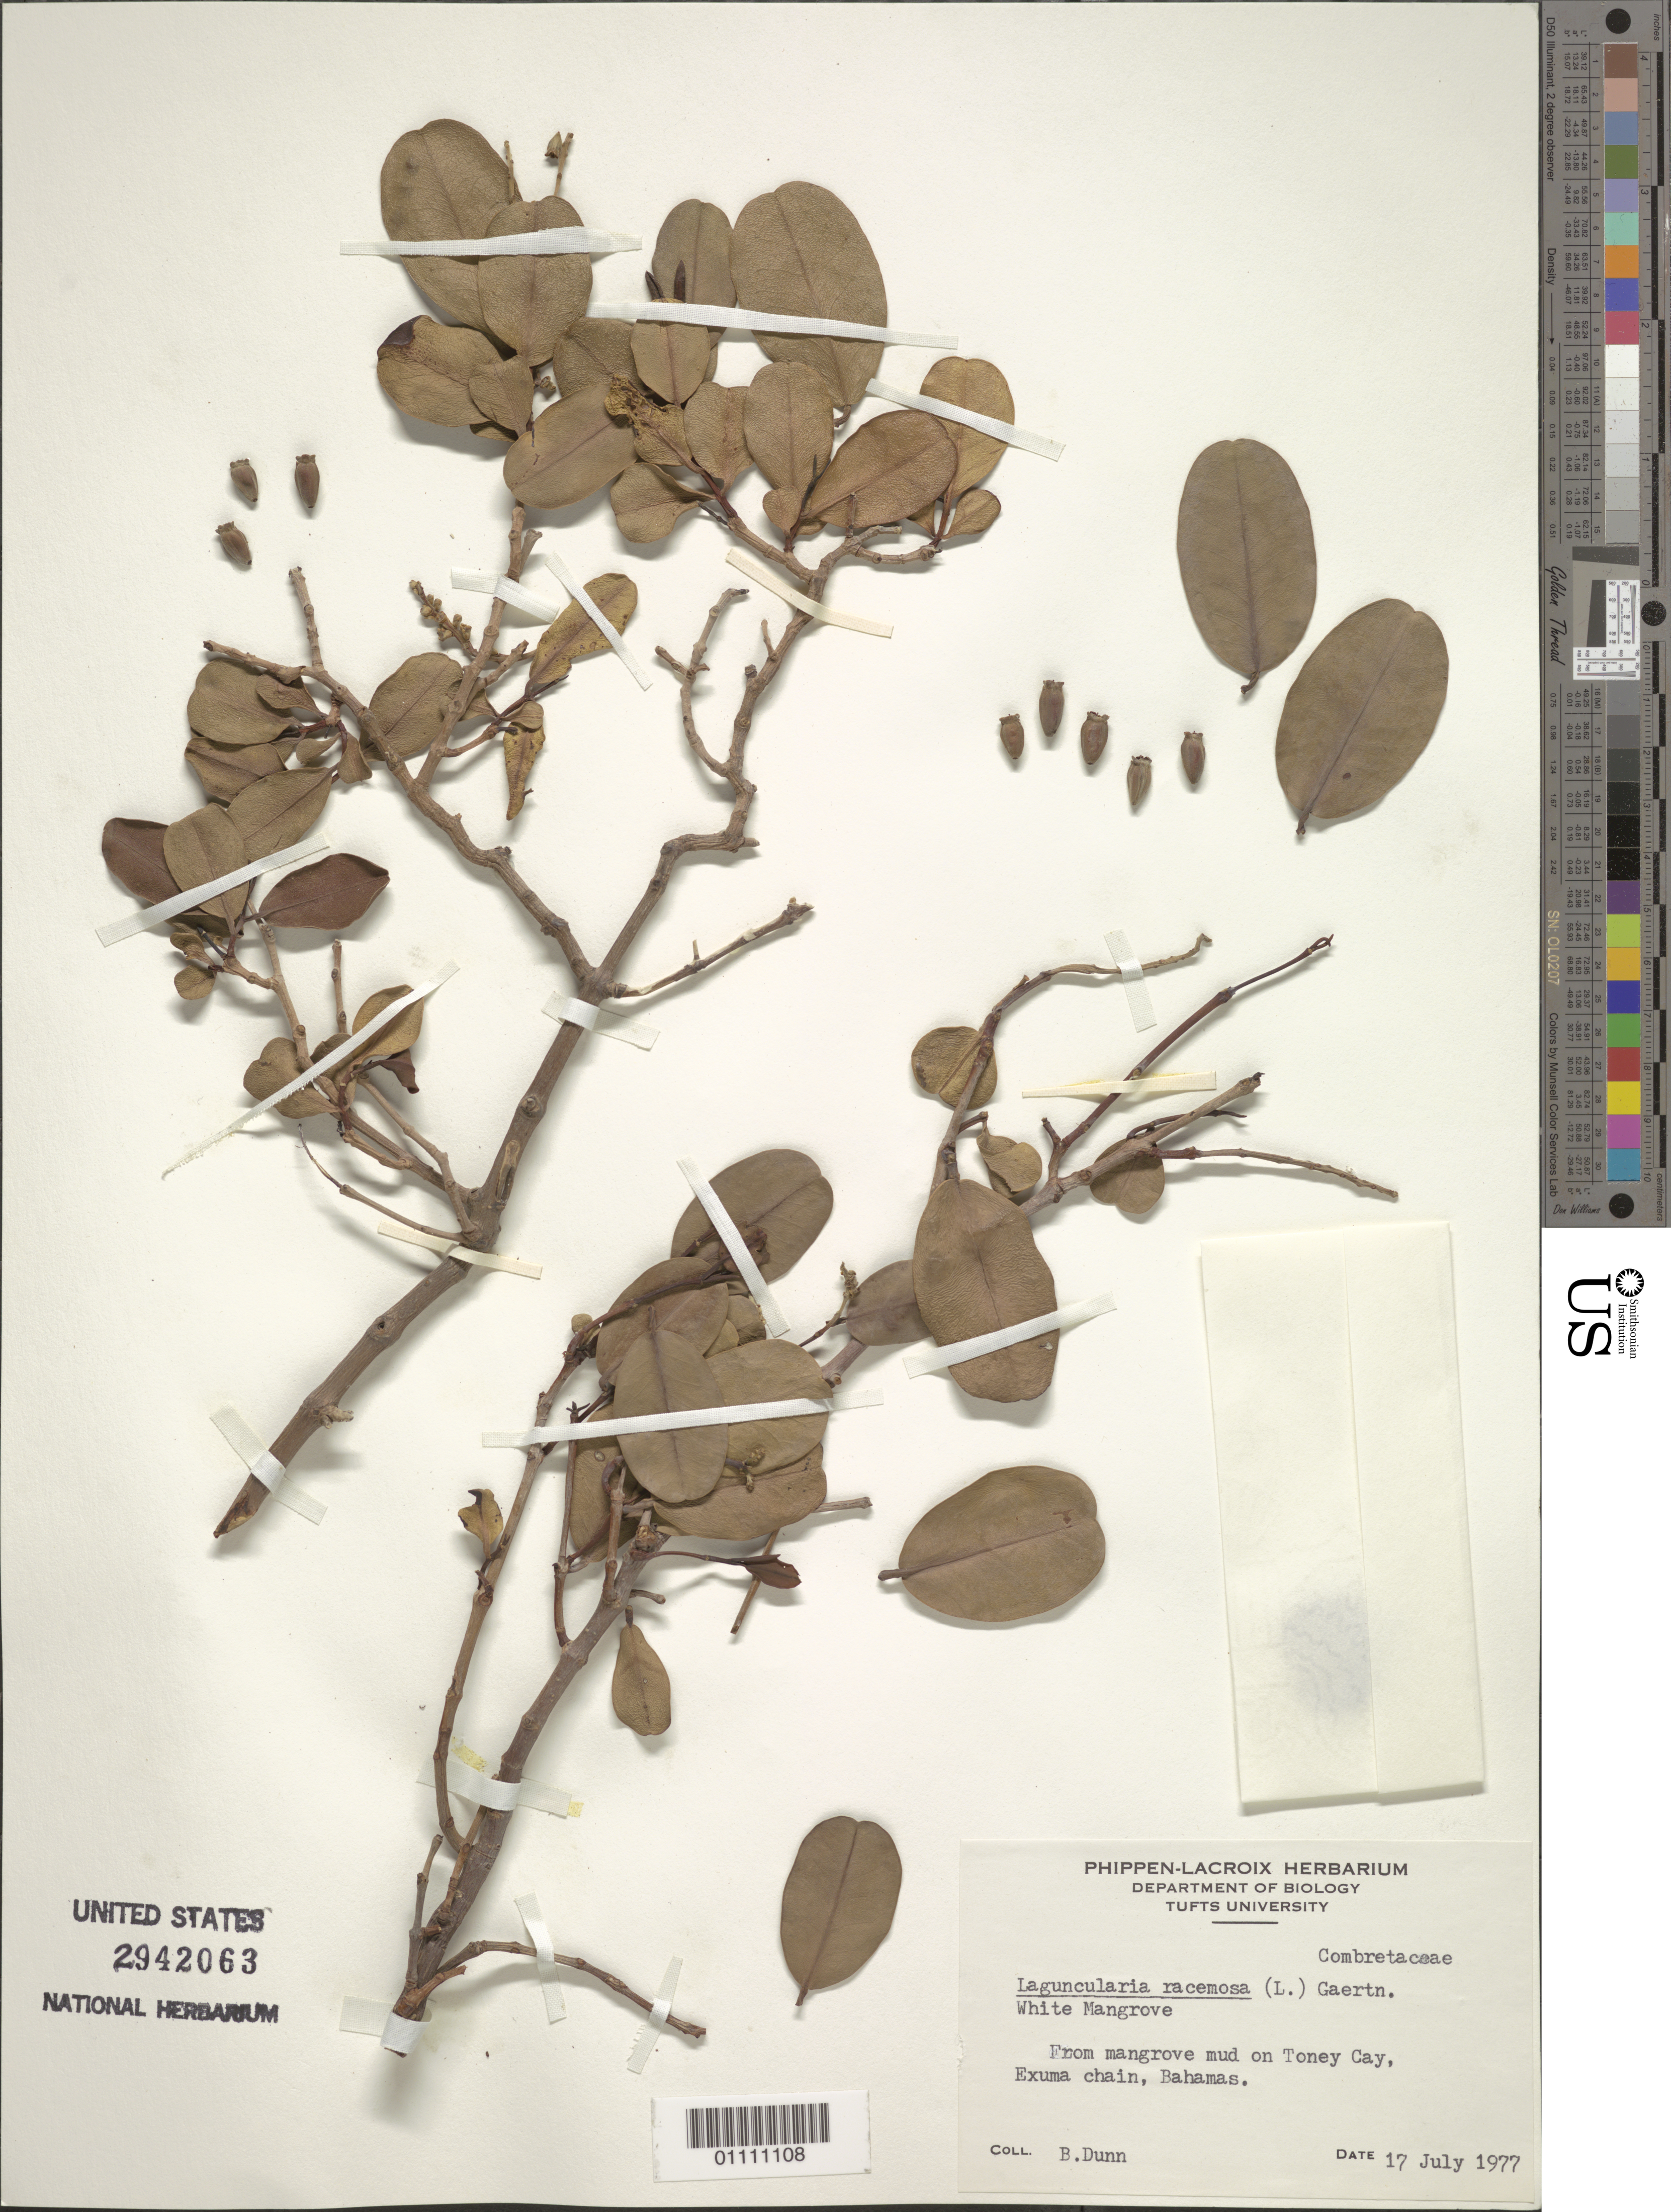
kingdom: Plantae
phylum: Tracheophyta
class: Magnoliopsida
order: Myrtales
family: Combretaceae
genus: Laguncularia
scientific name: Laguncularia racemosa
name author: (L.) C.F. Gaertn.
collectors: B. Dunn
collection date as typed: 17 Jul 1977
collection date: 1977-07-17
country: Bahamas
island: Exuma Chain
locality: From mangrove mud on Toney Cay.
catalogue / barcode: US 2942063